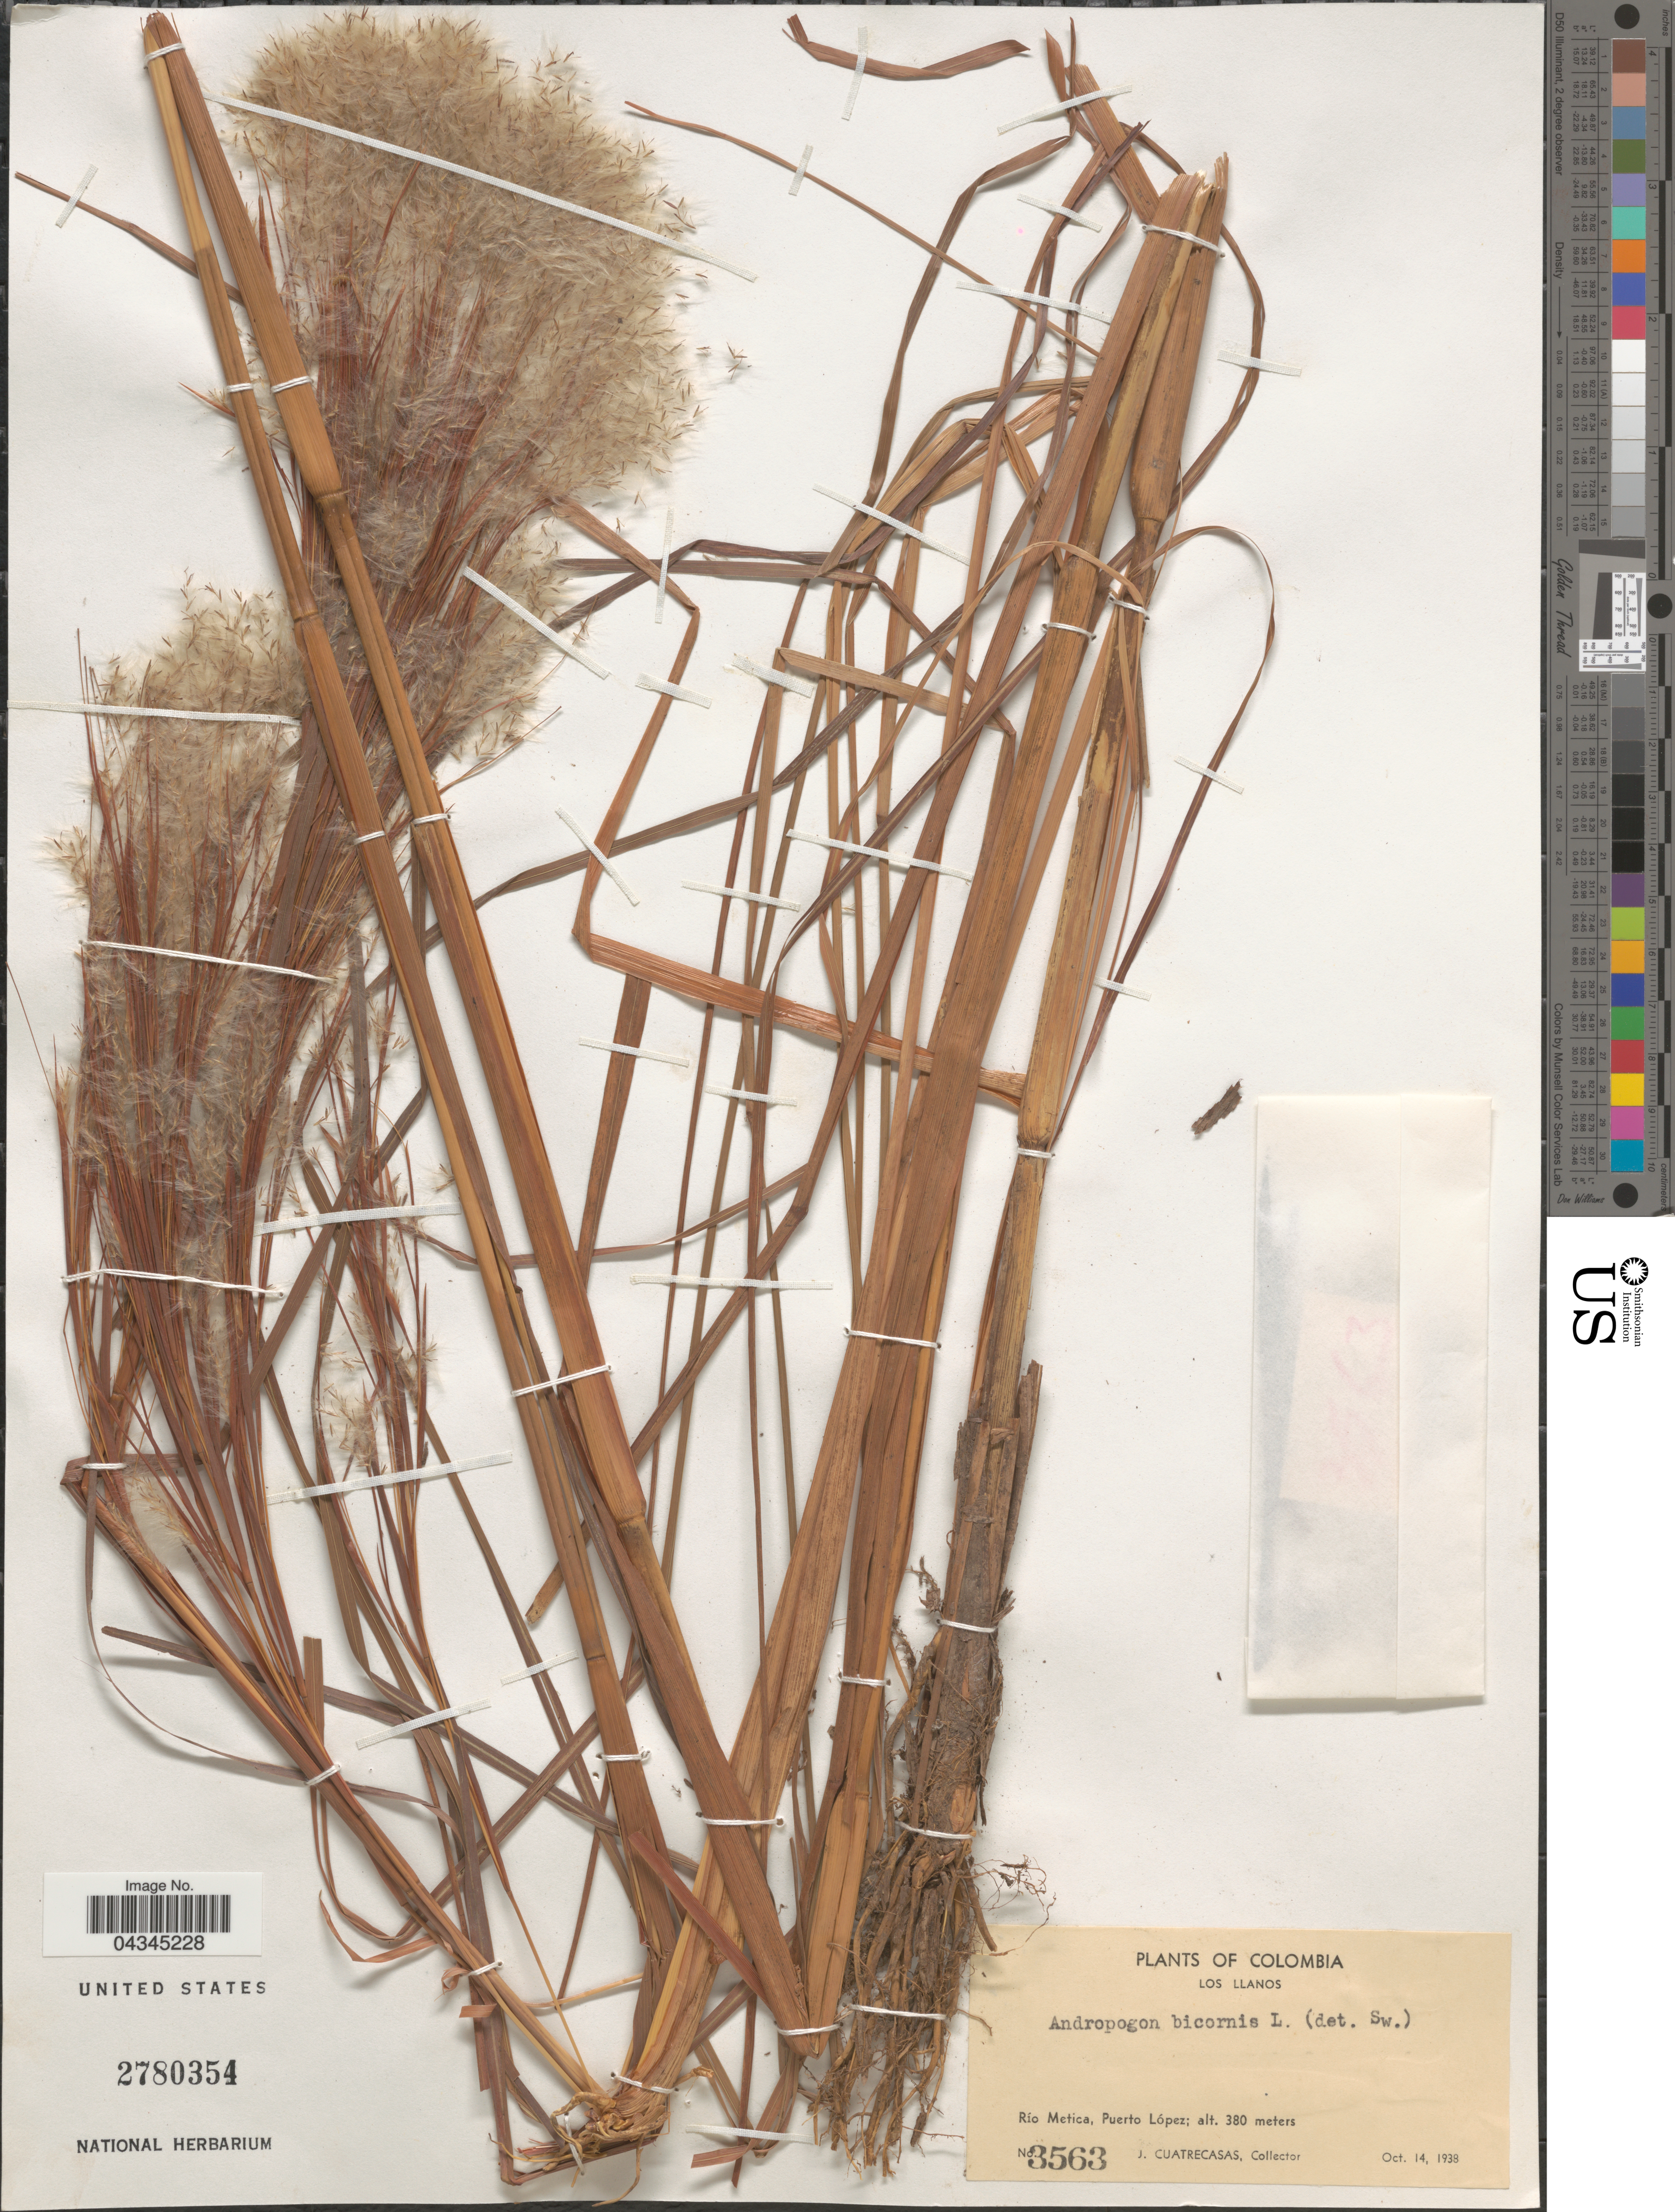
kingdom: Plantae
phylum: Tracheophyta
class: Liliopsida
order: Poales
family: Poaceae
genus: Andropogon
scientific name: Andropogon bicornis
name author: L.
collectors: J. Cuatrecasas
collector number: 3563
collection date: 1938-10-14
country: Colombia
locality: Los Llanos.Río Metica, Puerto López.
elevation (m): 380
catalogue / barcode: US 2780354